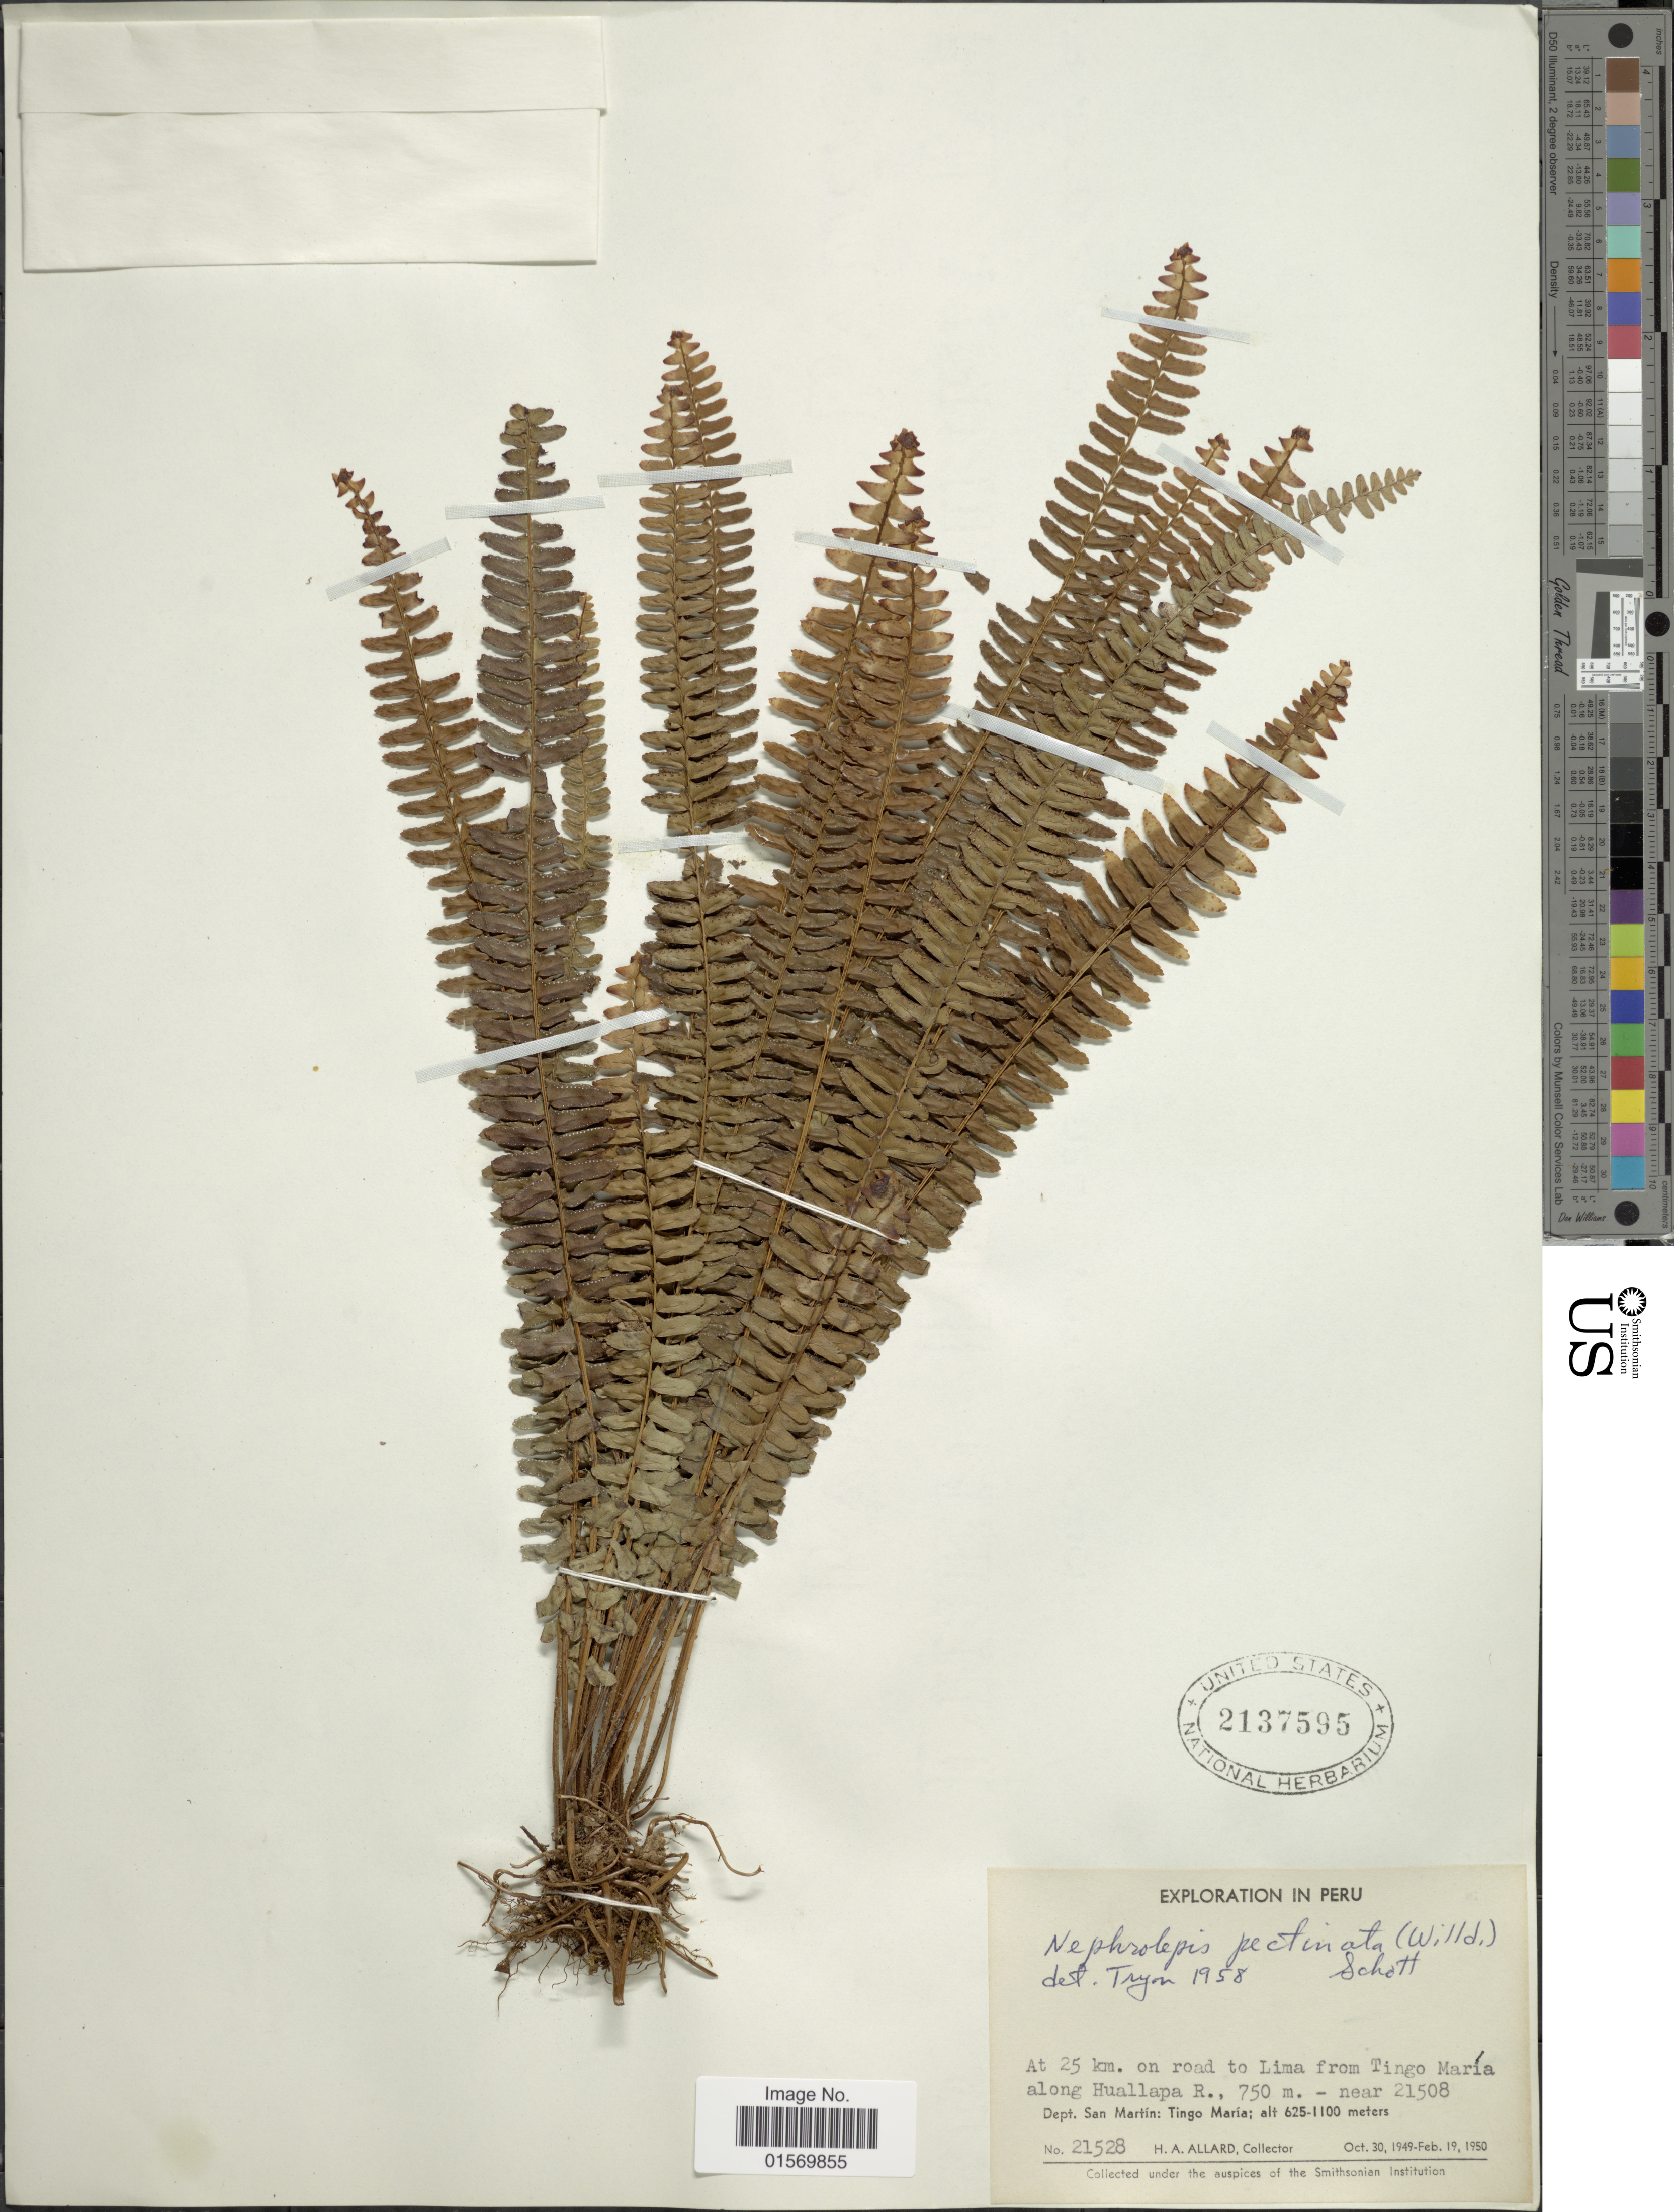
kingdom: Plantae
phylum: Tracheophyta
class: Polypodiopsida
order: Polypodiales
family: Nephrolepidaceae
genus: Nephrolepis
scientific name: Nephrolepis pectinata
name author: (Willd.) Schott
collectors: H. A. Allard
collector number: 21528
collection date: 1949-10-30/1950-02-19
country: Peru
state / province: San Martín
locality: At 25 km. on road to Lima from Tingo Maria along Huallapa R., 750 m.-near 21508, Tingo Maria.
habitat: on road along river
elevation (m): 625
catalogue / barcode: US 2137595